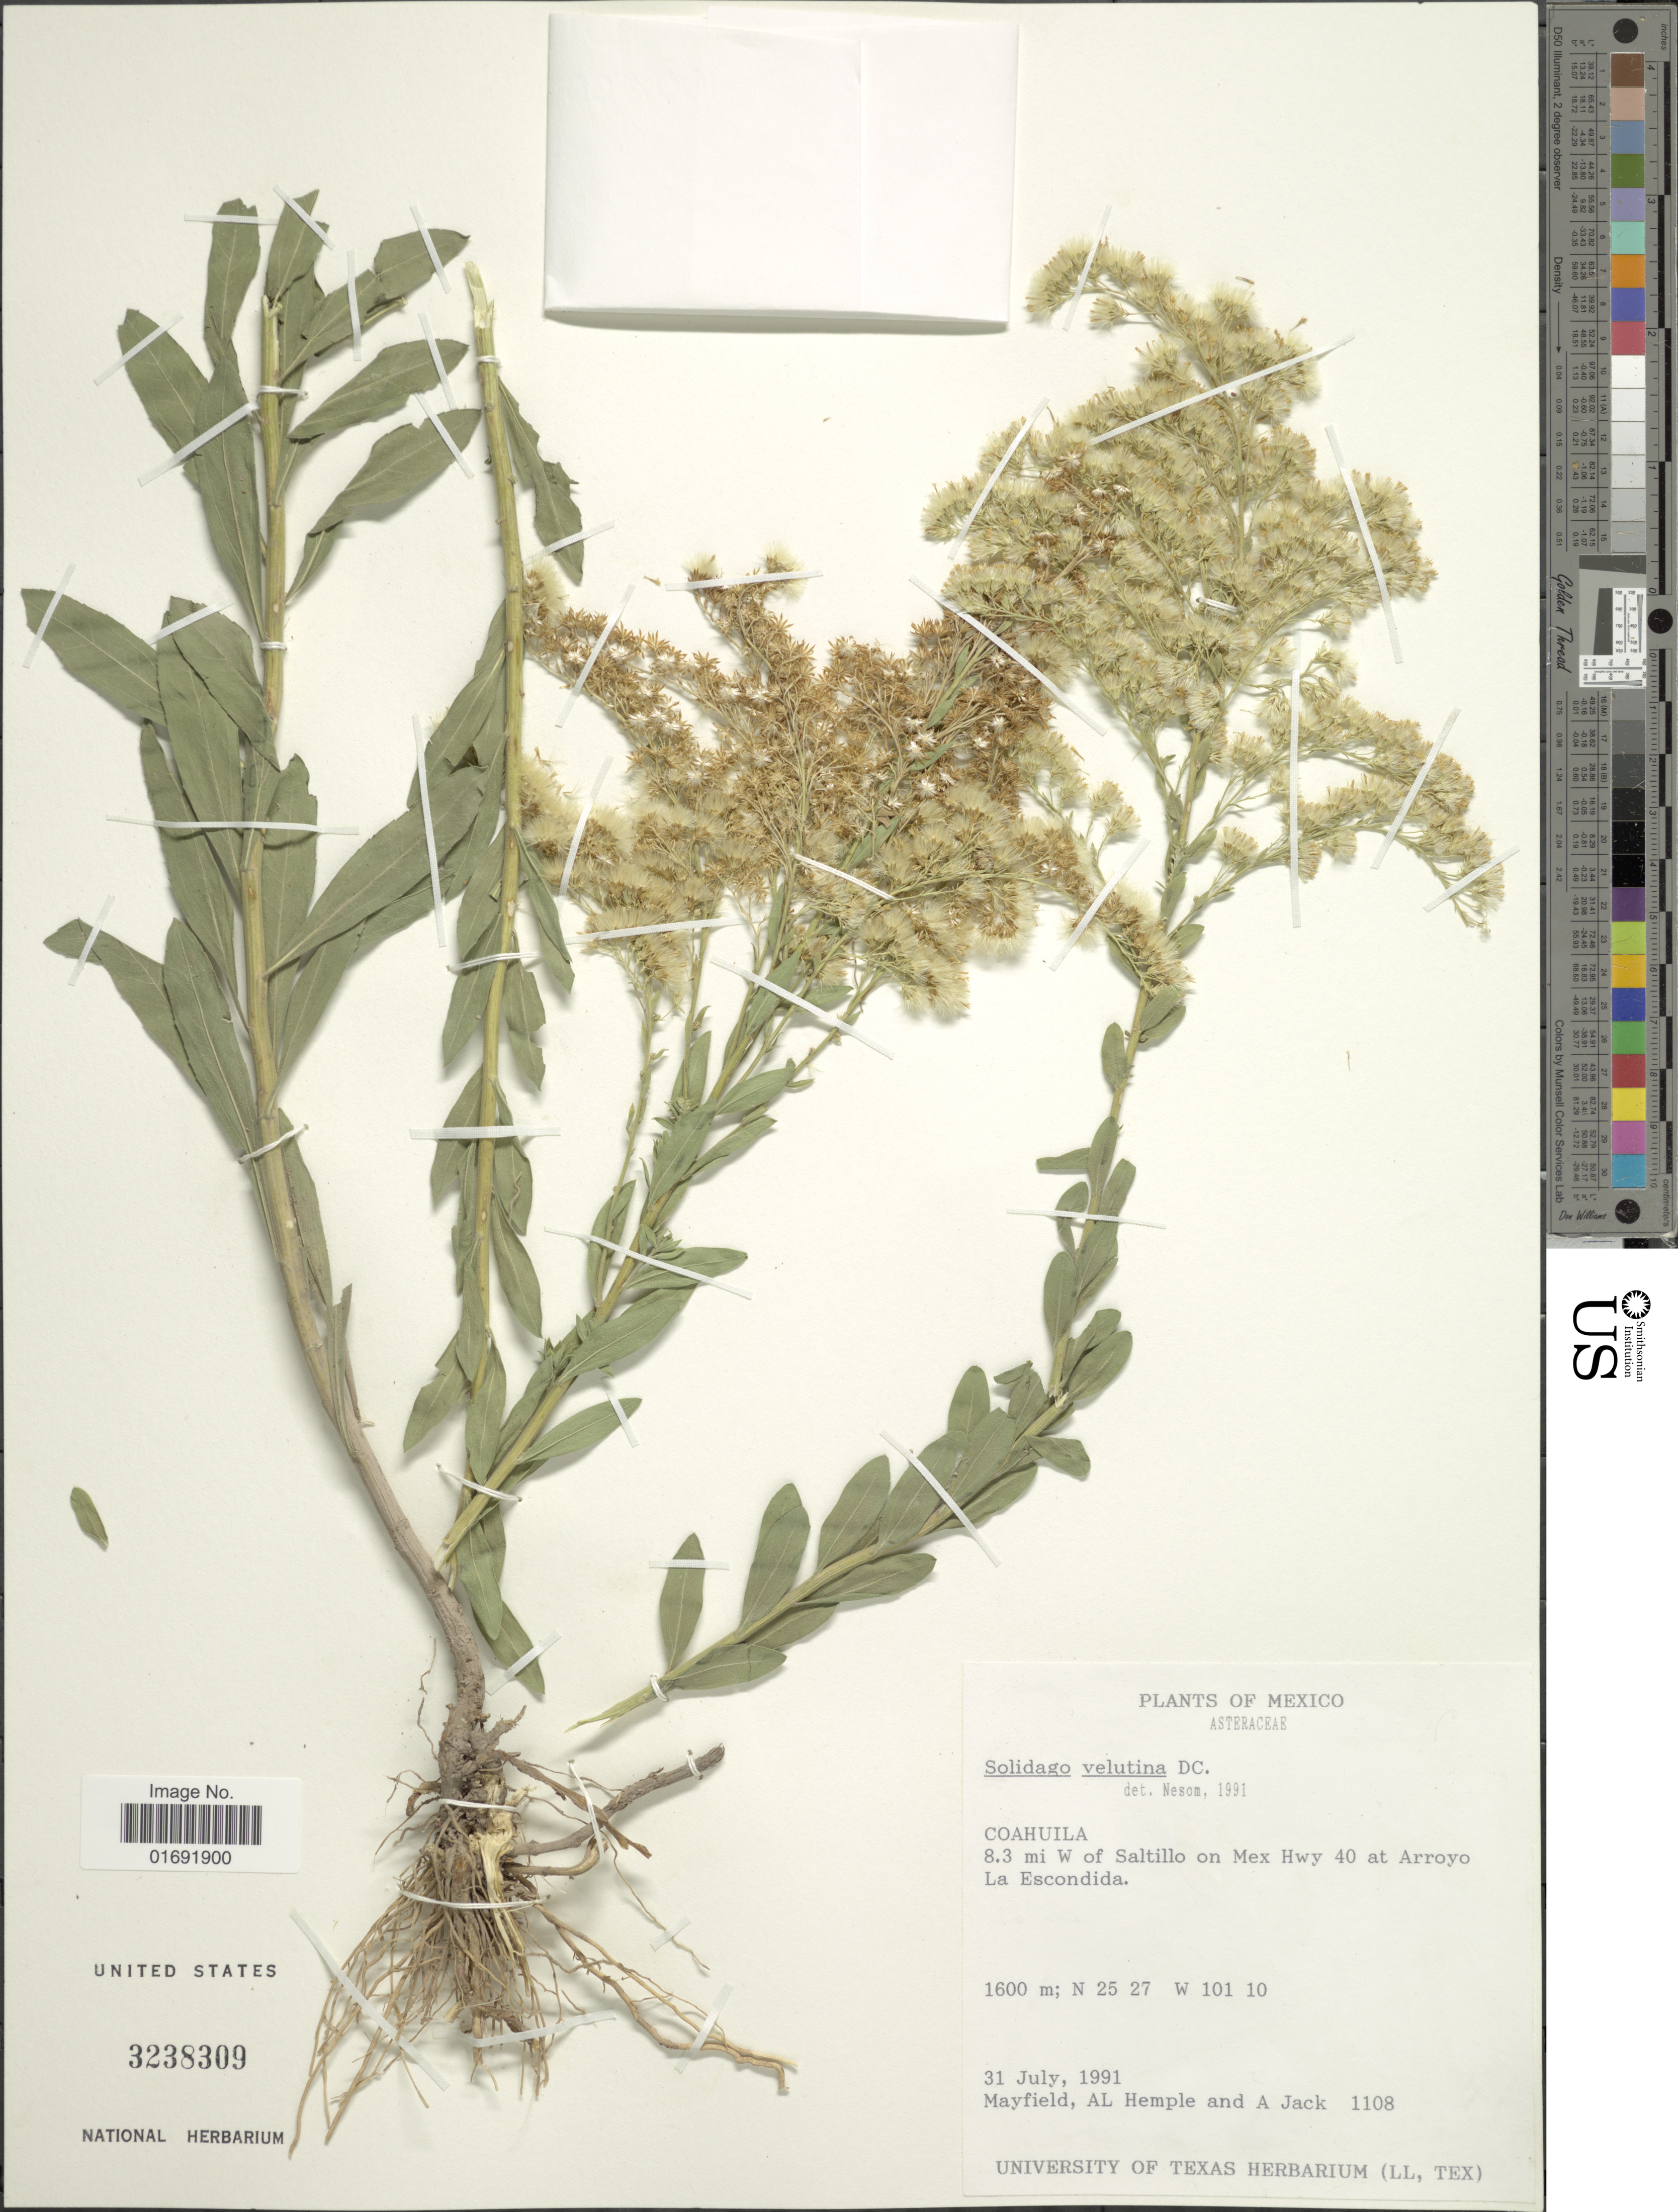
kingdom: Plantae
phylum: Tracheophyta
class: Magnoliopsida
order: Asterales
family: Asteraceae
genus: Solidago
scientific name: Solidago velutina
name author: DC.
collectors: M. Mayfield, A. Hemple & A. Jack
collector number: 1108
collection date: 1991-07-31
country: Mexico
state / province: Coahuila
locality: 8.3 mi W of Saltillo on Mex Hwy 40 at Arroyo La Escondida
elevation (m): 1600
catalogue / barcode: US 3238309